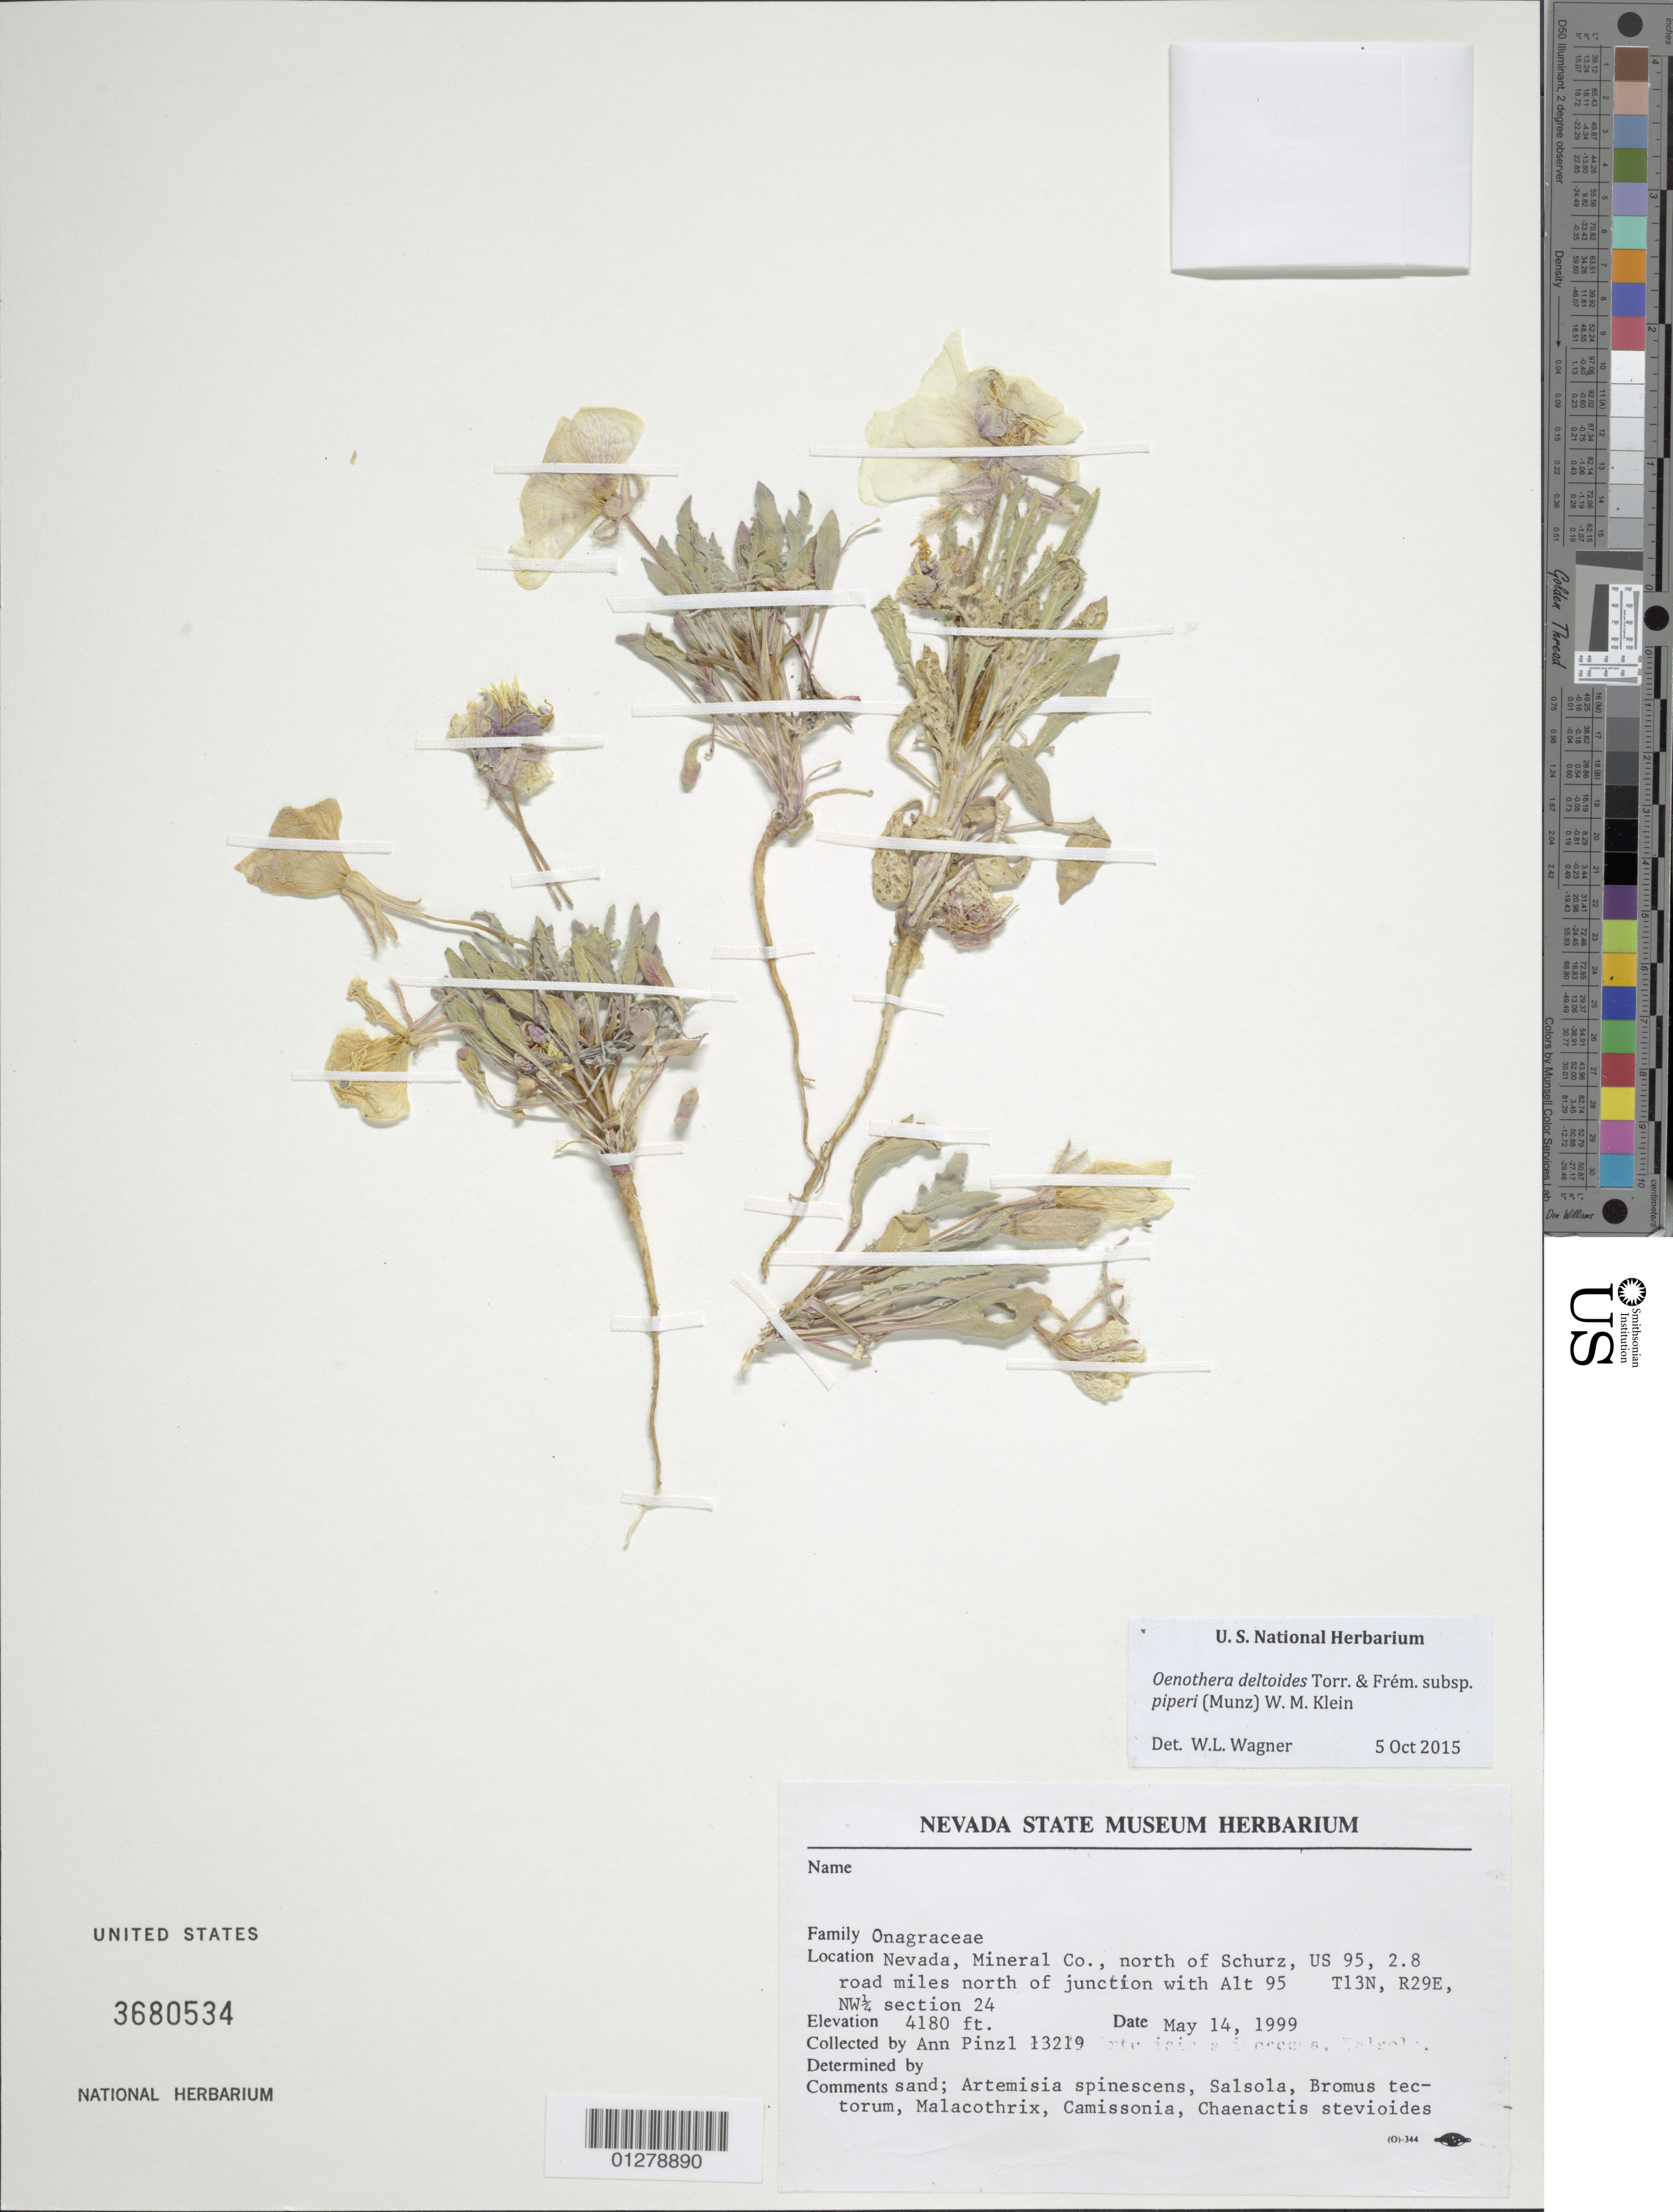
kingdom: Plantae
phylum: Tracheophyta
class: Magnoliopsida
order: Myrtales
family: Onagraceae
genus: Oenothera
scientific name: Oenothera deltoides subsp. piperi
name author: (Munz) W.M. Klein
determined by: Wagner, W. L., (BOT), Smithsonian Institution - National Museum of Natural History (UNITED STATES)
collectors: A. Pinzl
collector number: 13219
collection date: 1999-05-14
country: United States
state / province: Nevada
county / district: Mineral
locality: North of Schurz, US 95, 2.8 road miles north of junction with Alt 95, T13N, R29E, NW 1/4 section 24.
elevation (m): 1274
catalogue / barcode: US 3680534